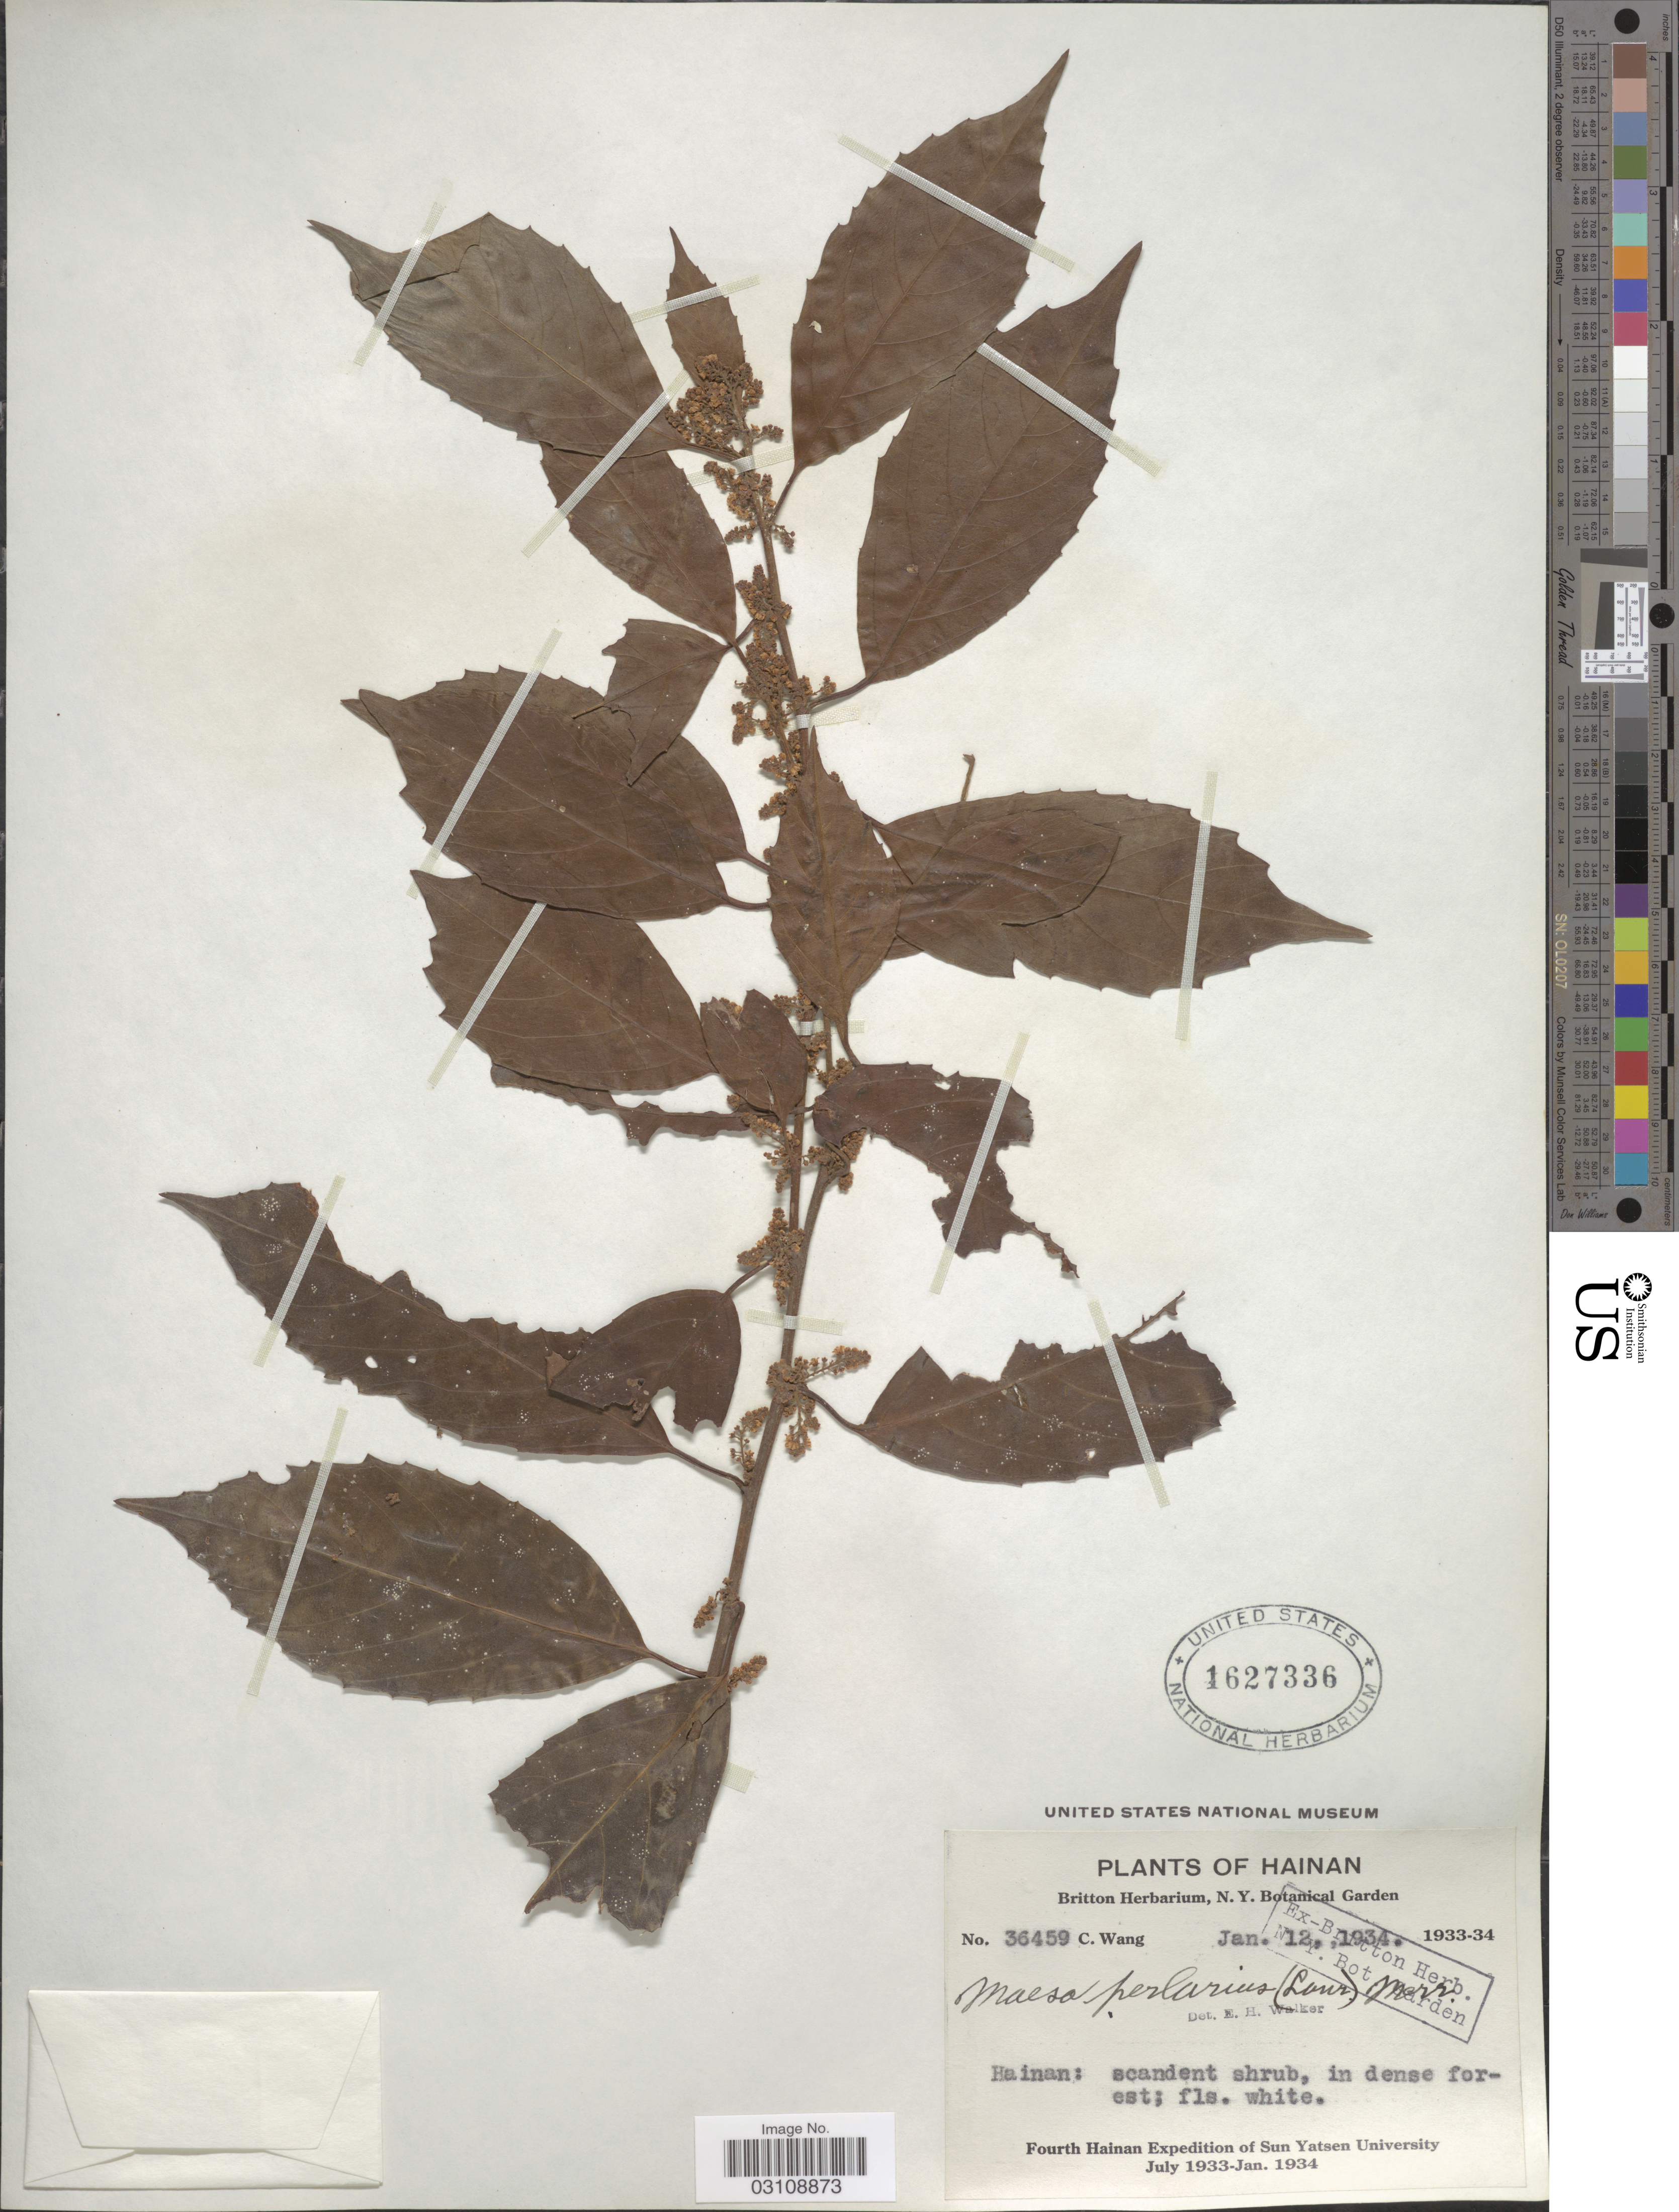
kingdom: Plantae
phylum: Tracheophyta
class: Magnoliopsida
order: Ericales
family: Primulaceae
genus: Maesa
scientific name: Maesa perlaria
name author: (Lour.) Merr.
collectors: C. Wang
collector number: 36459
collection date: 1934-01-12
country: China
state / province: Hainan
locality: Hainan.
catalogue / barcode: US 1627336